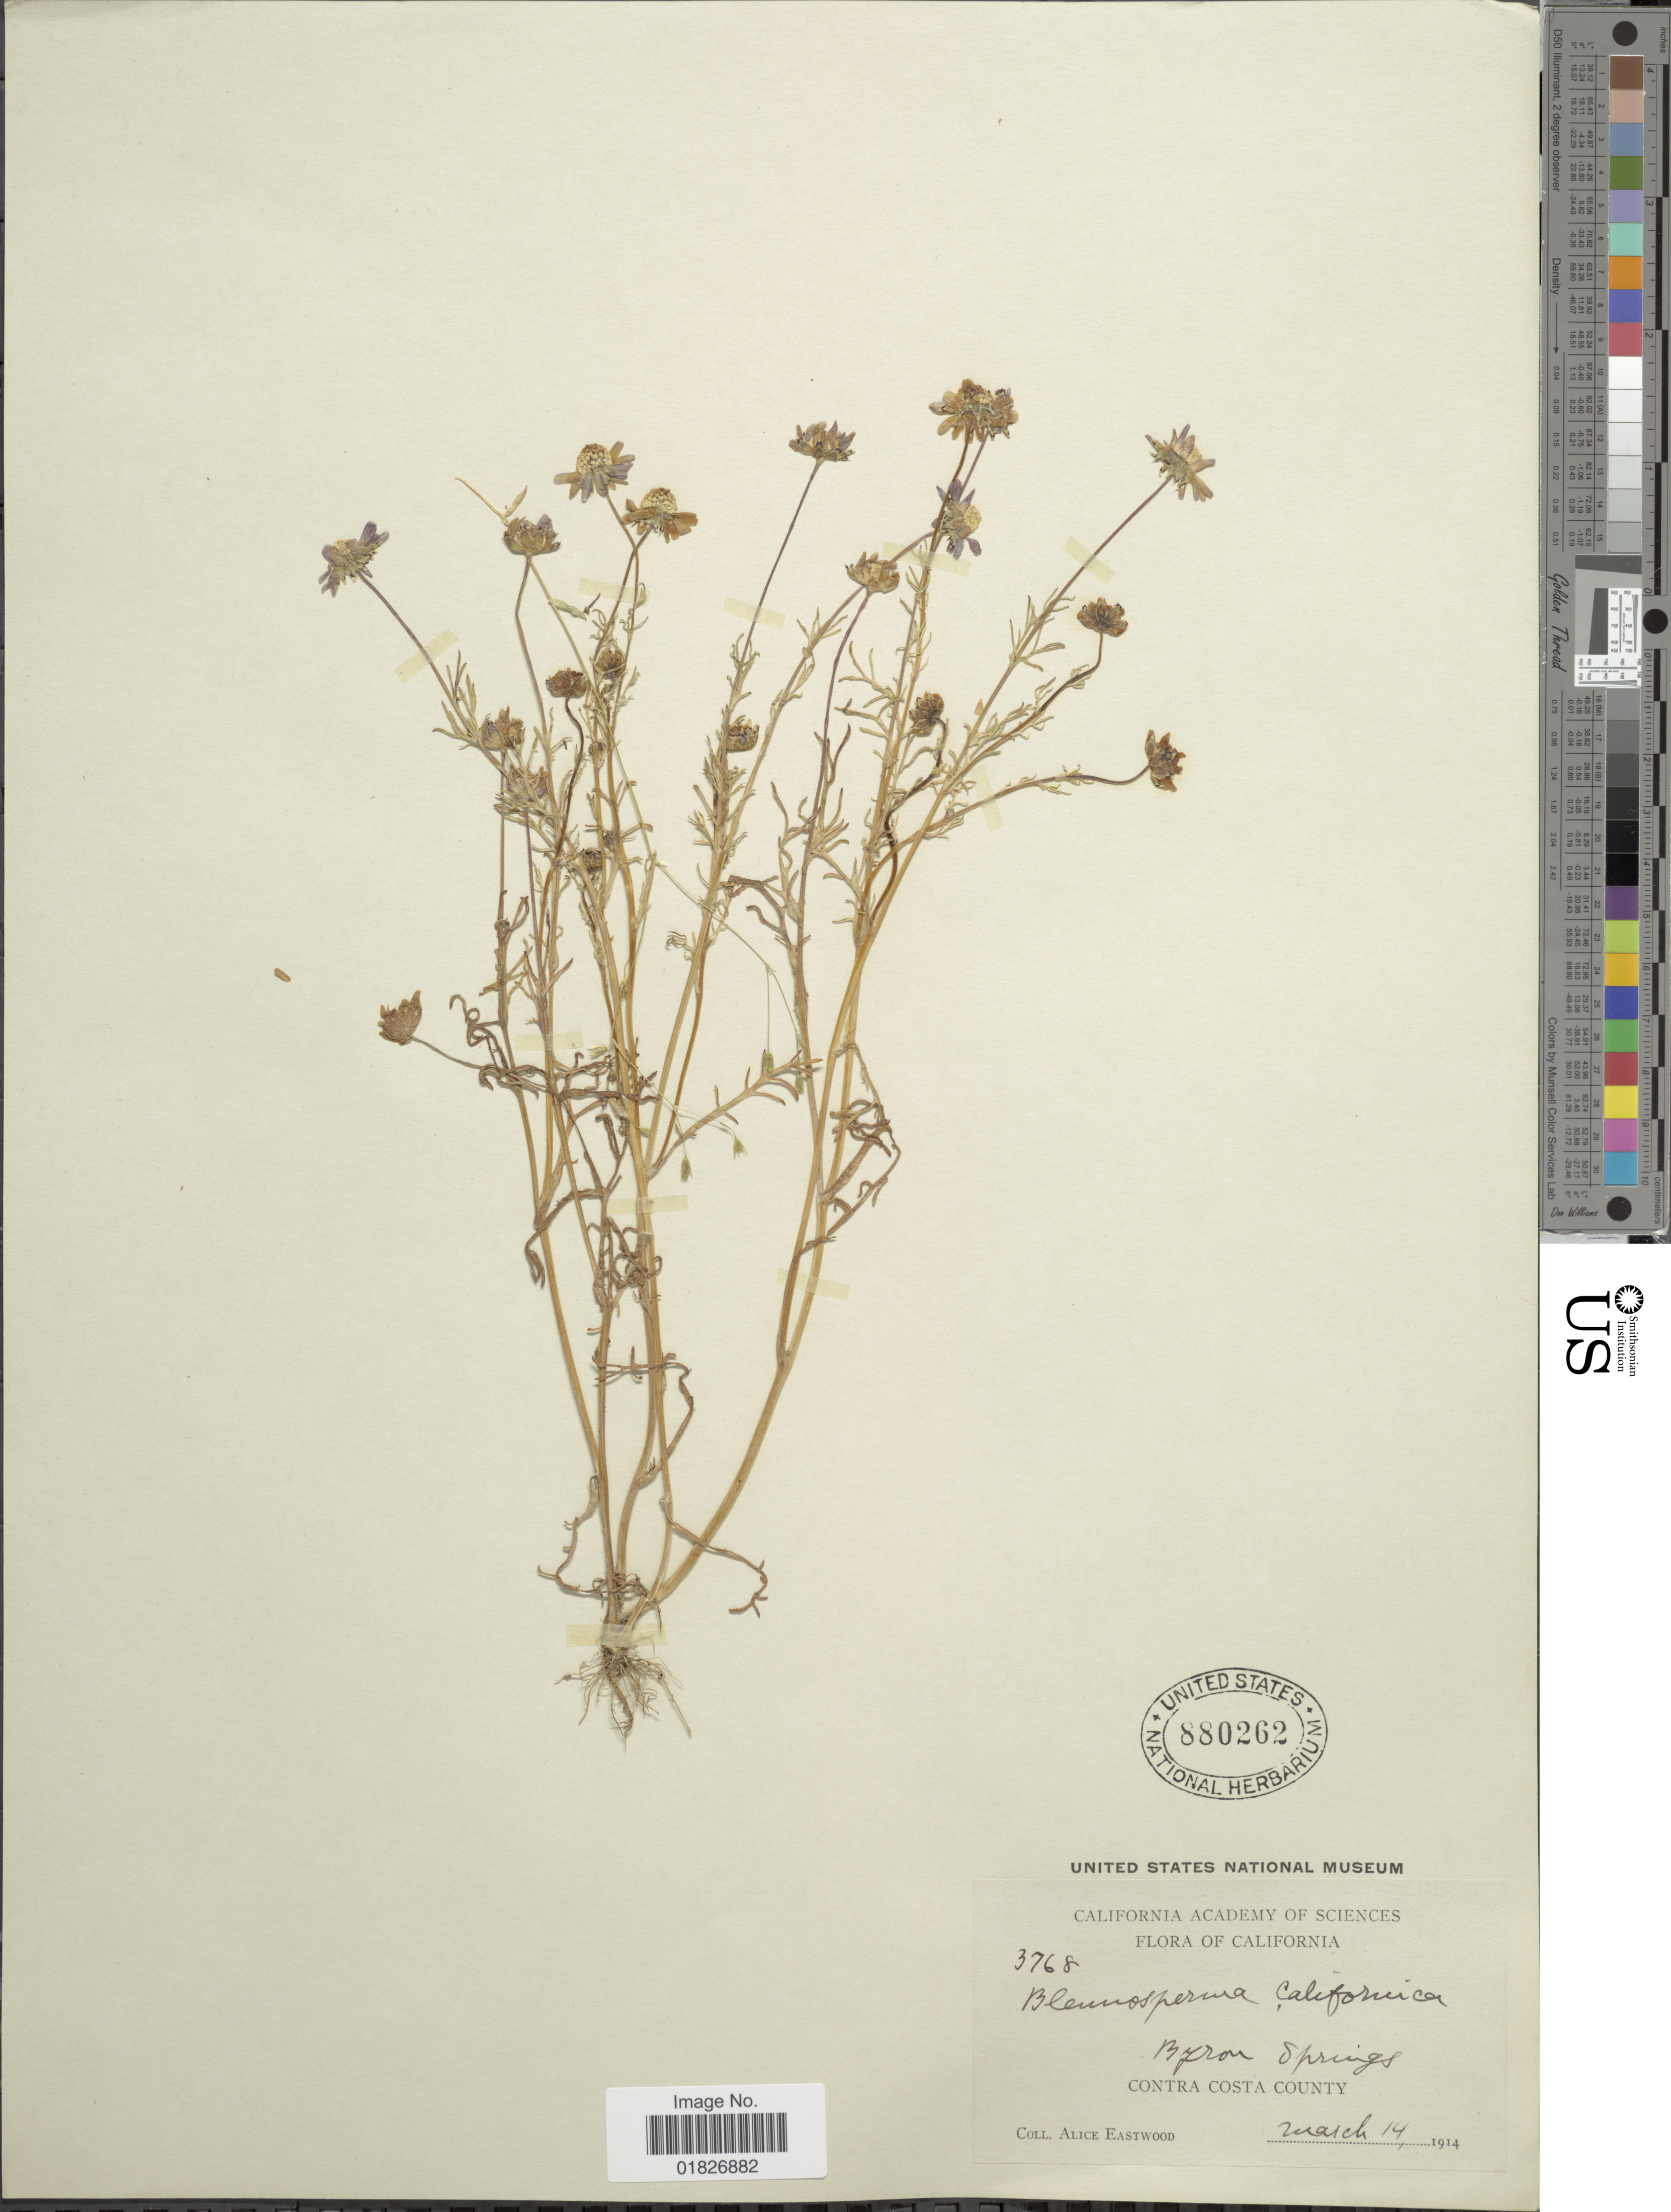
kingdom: Plantae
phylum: Tracheophyta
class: Magnoliopsida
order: Asterales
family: Asteraceae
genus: Blennosperma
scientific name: Blennosperma nanum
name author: (Hook.) S.F. Blake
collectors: A. Eastwood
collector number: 3468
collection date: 1914-03-14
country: United States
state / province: California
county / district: Contra Costa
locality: Byron Springs, Contra Costa County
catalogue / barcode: US 880262